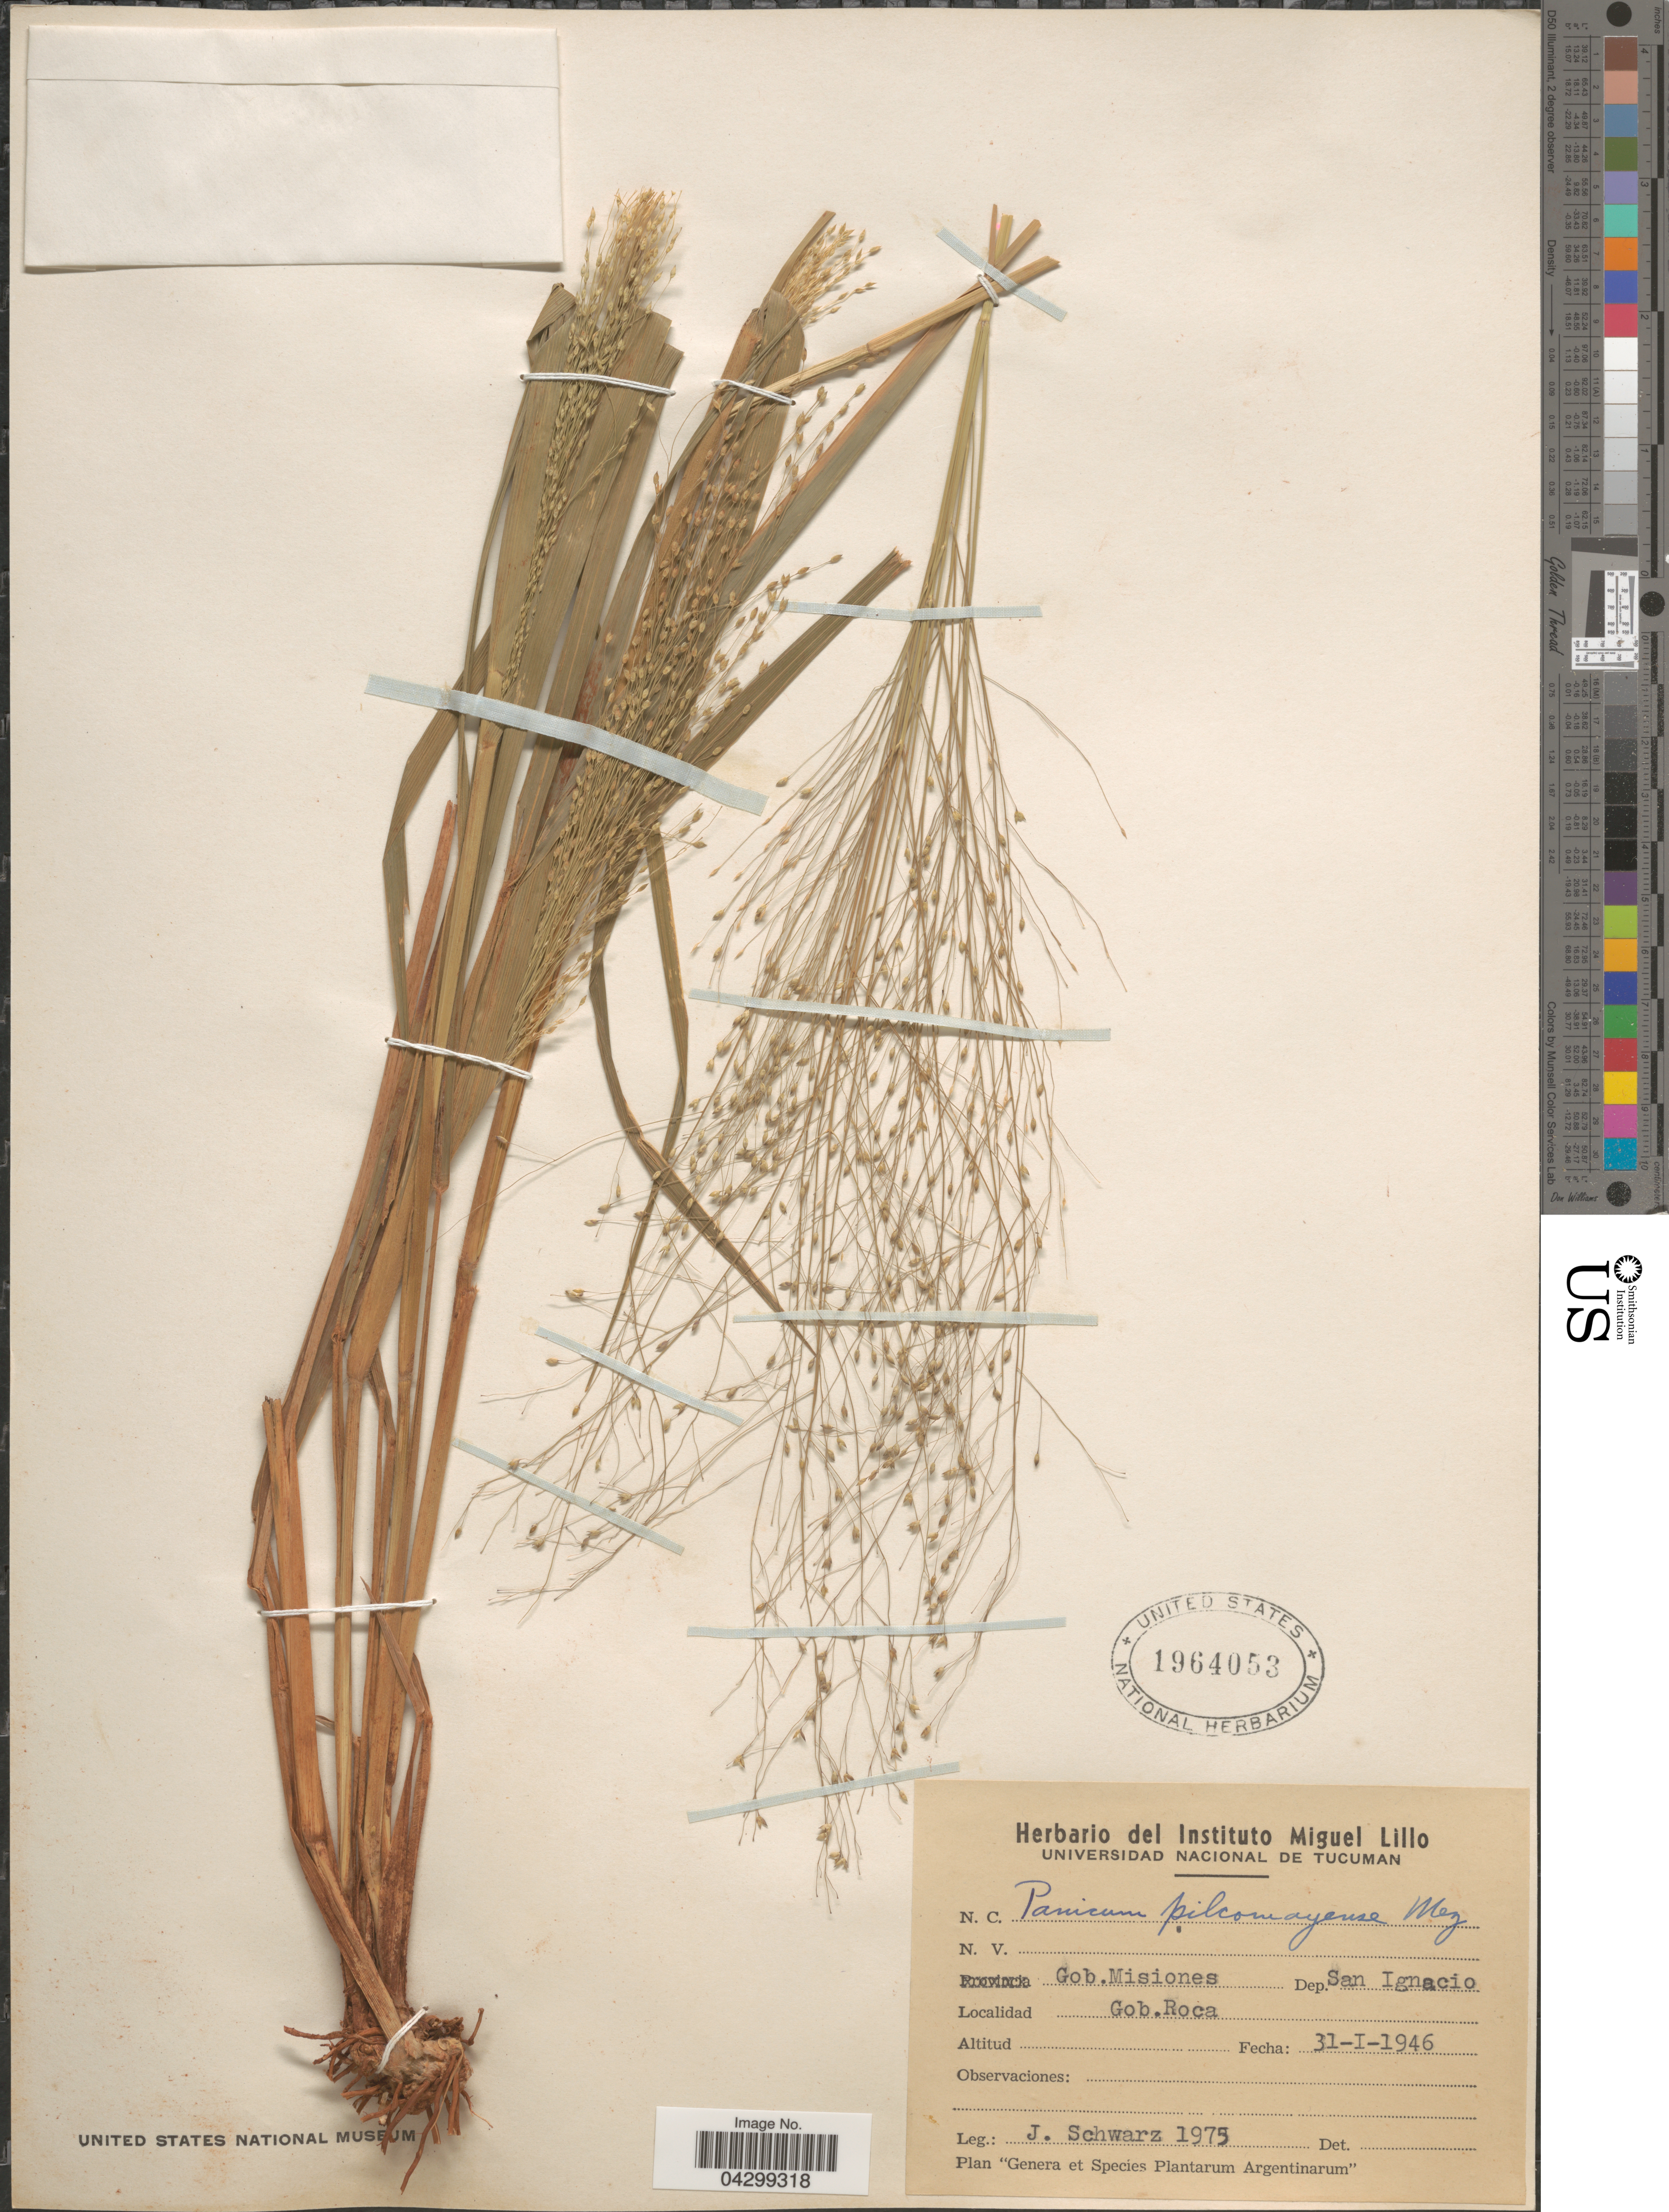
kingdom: Plantae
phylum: Tracheophyta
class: Liliopsida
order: Poales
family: Poaceae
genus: Panicum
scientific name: Panicum bergii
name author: Arechav.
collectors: J. Schwarz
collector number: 1975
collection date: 1946-01-31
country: Argentina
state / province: Misiones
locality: Gob. Misiones. Dep. San Ignacio. Gob. Roca.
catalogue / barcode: US 1964053